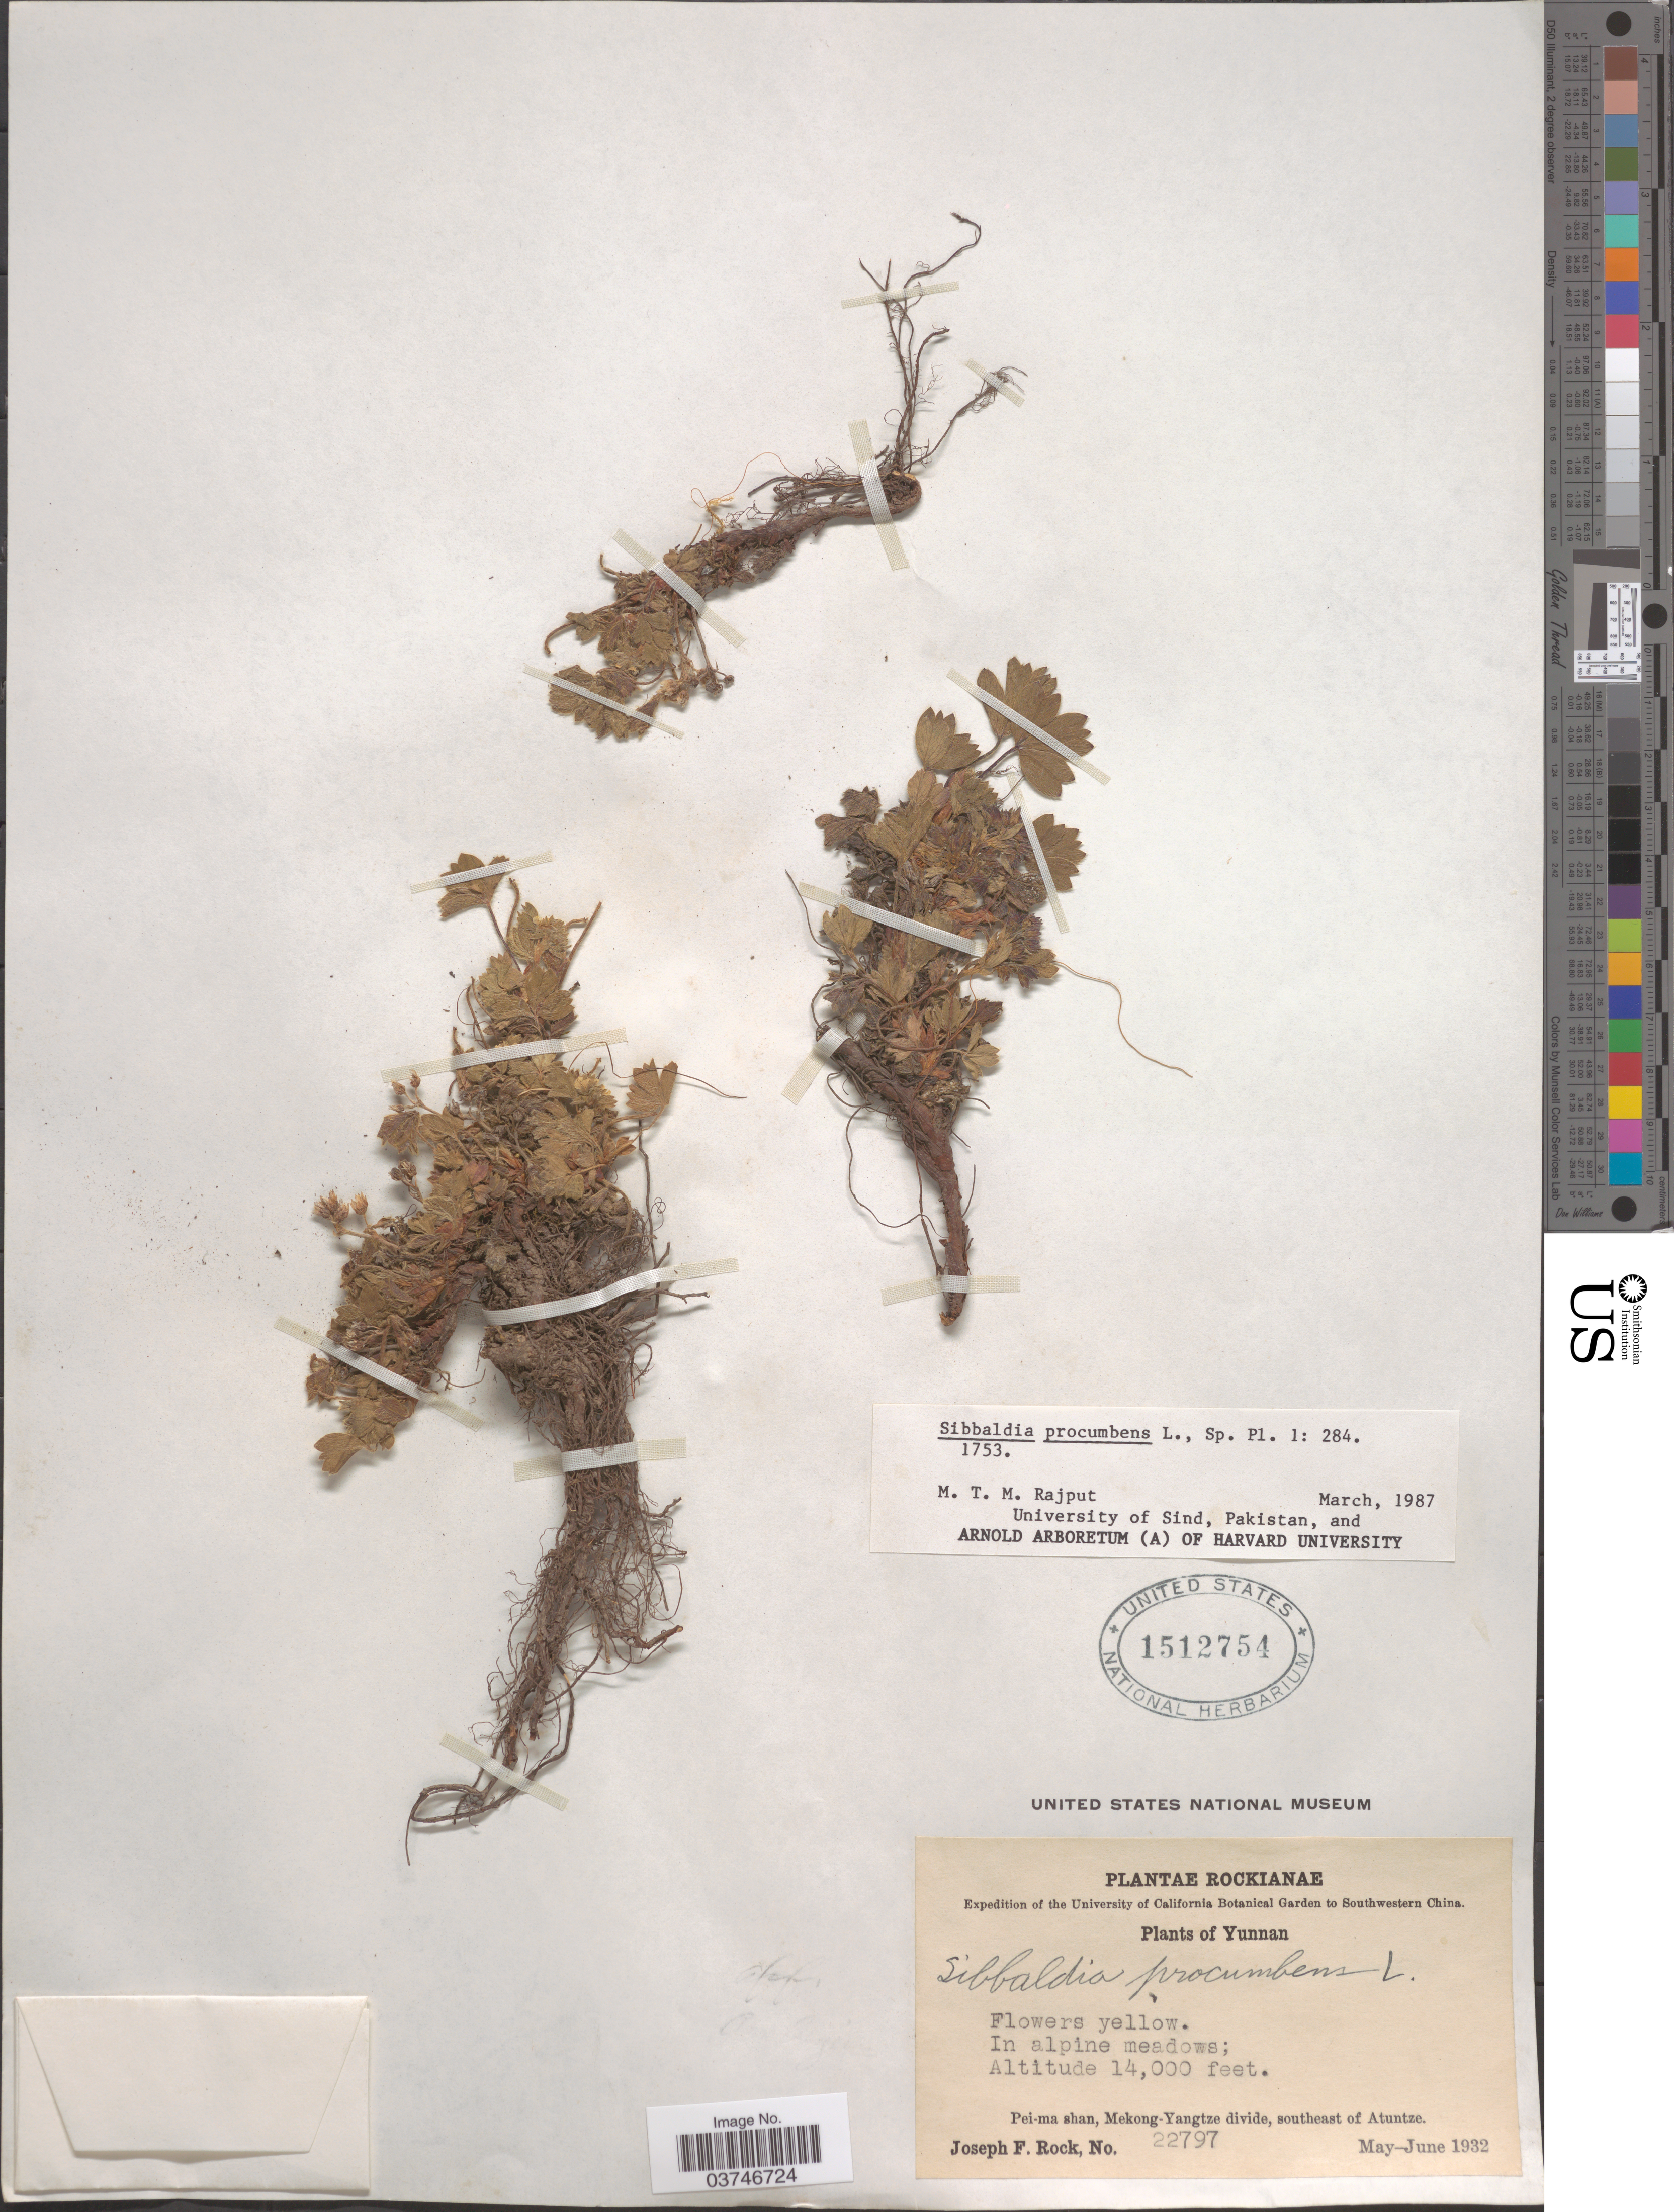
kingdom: Plantae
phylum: Tracheophyta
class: Magnoliopsida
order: Rosales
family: Rosaceae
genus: Sibbaldia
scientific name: Sibbaldia procumbens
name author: L.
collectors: J. F. Rock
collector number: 22797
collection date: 1932-05/1932-06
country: China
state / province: Yunnan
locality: Southwestern China. Pei-ma shan, Mekong-Yangtze divide, southeast of Atuntze.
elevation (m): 4267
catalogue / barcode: US 1512754